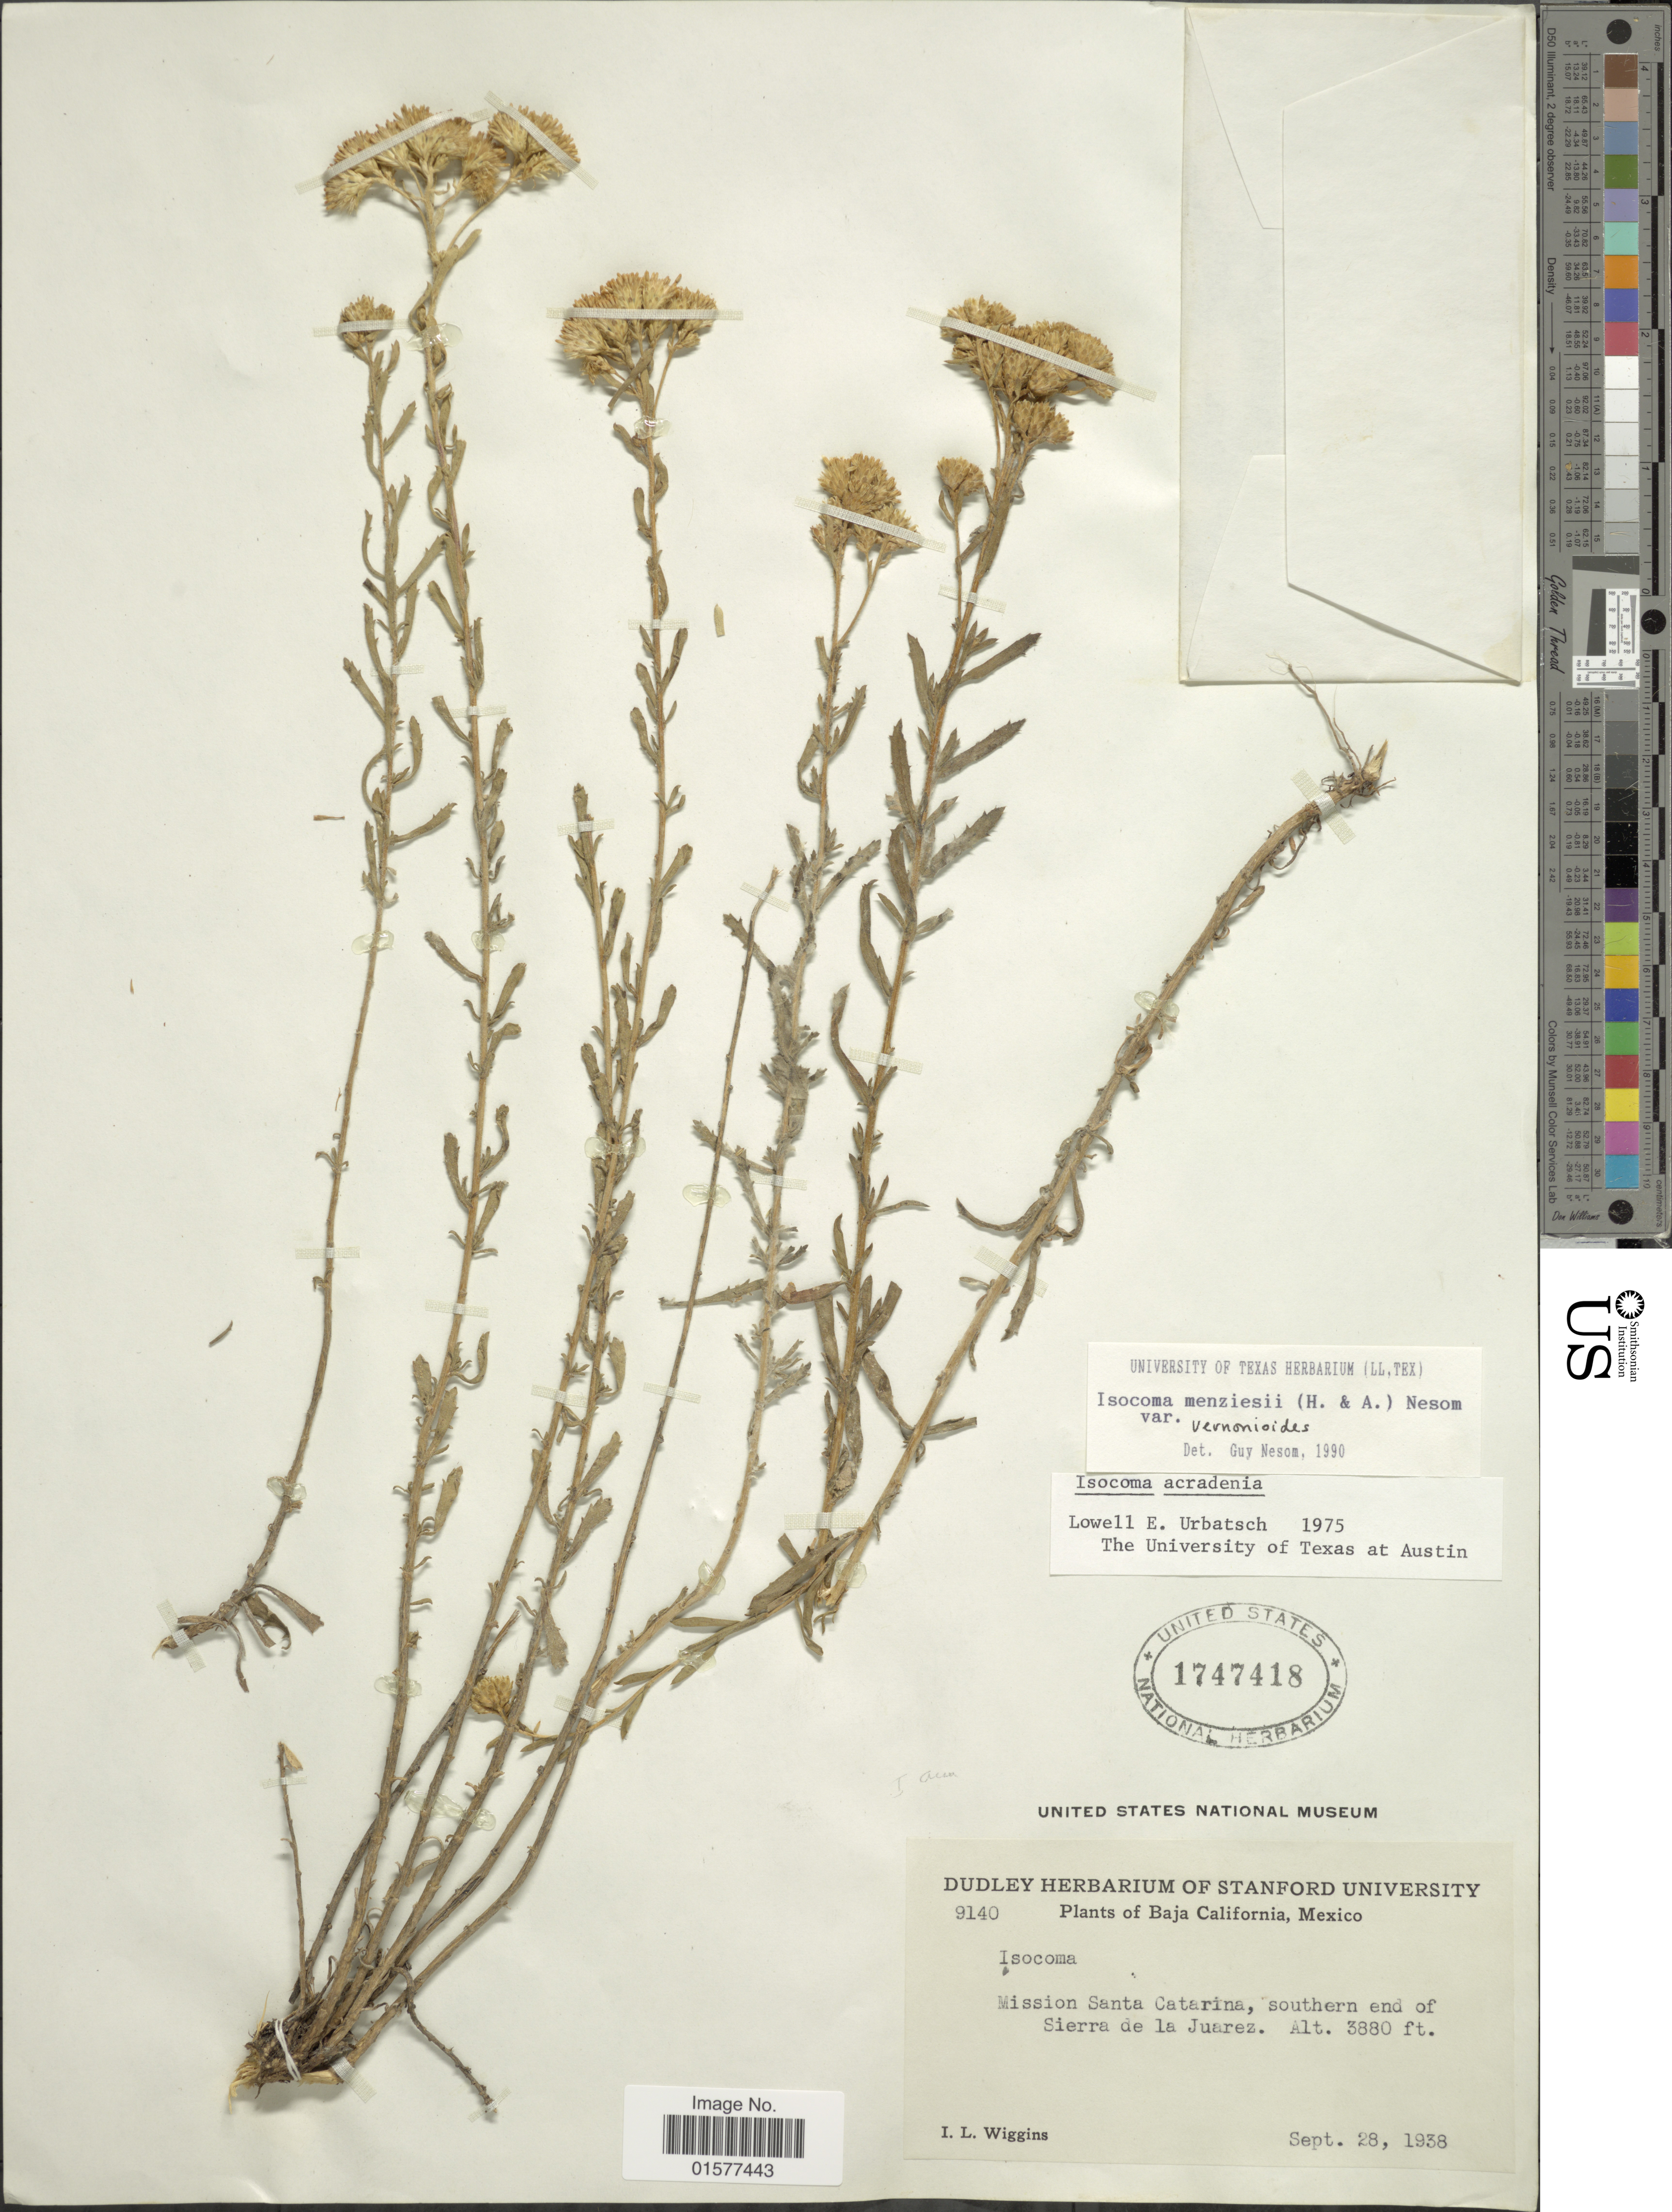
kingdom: Plantae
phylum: Tracheophyta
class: Magnoliopsida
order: Asterales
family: Asteraceae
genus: Isocoma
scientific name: Isocoma menziesii var. vernonioides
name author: (Nutt.) G.L. Nesom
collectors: I. L. Wiggins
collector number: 9140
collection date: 1938-09-28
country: Mexico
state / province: Baja California Sur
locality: Mission Santa Catarina, southern end of Sierra de la Juarez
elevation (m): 1183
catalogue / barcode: US 1747418